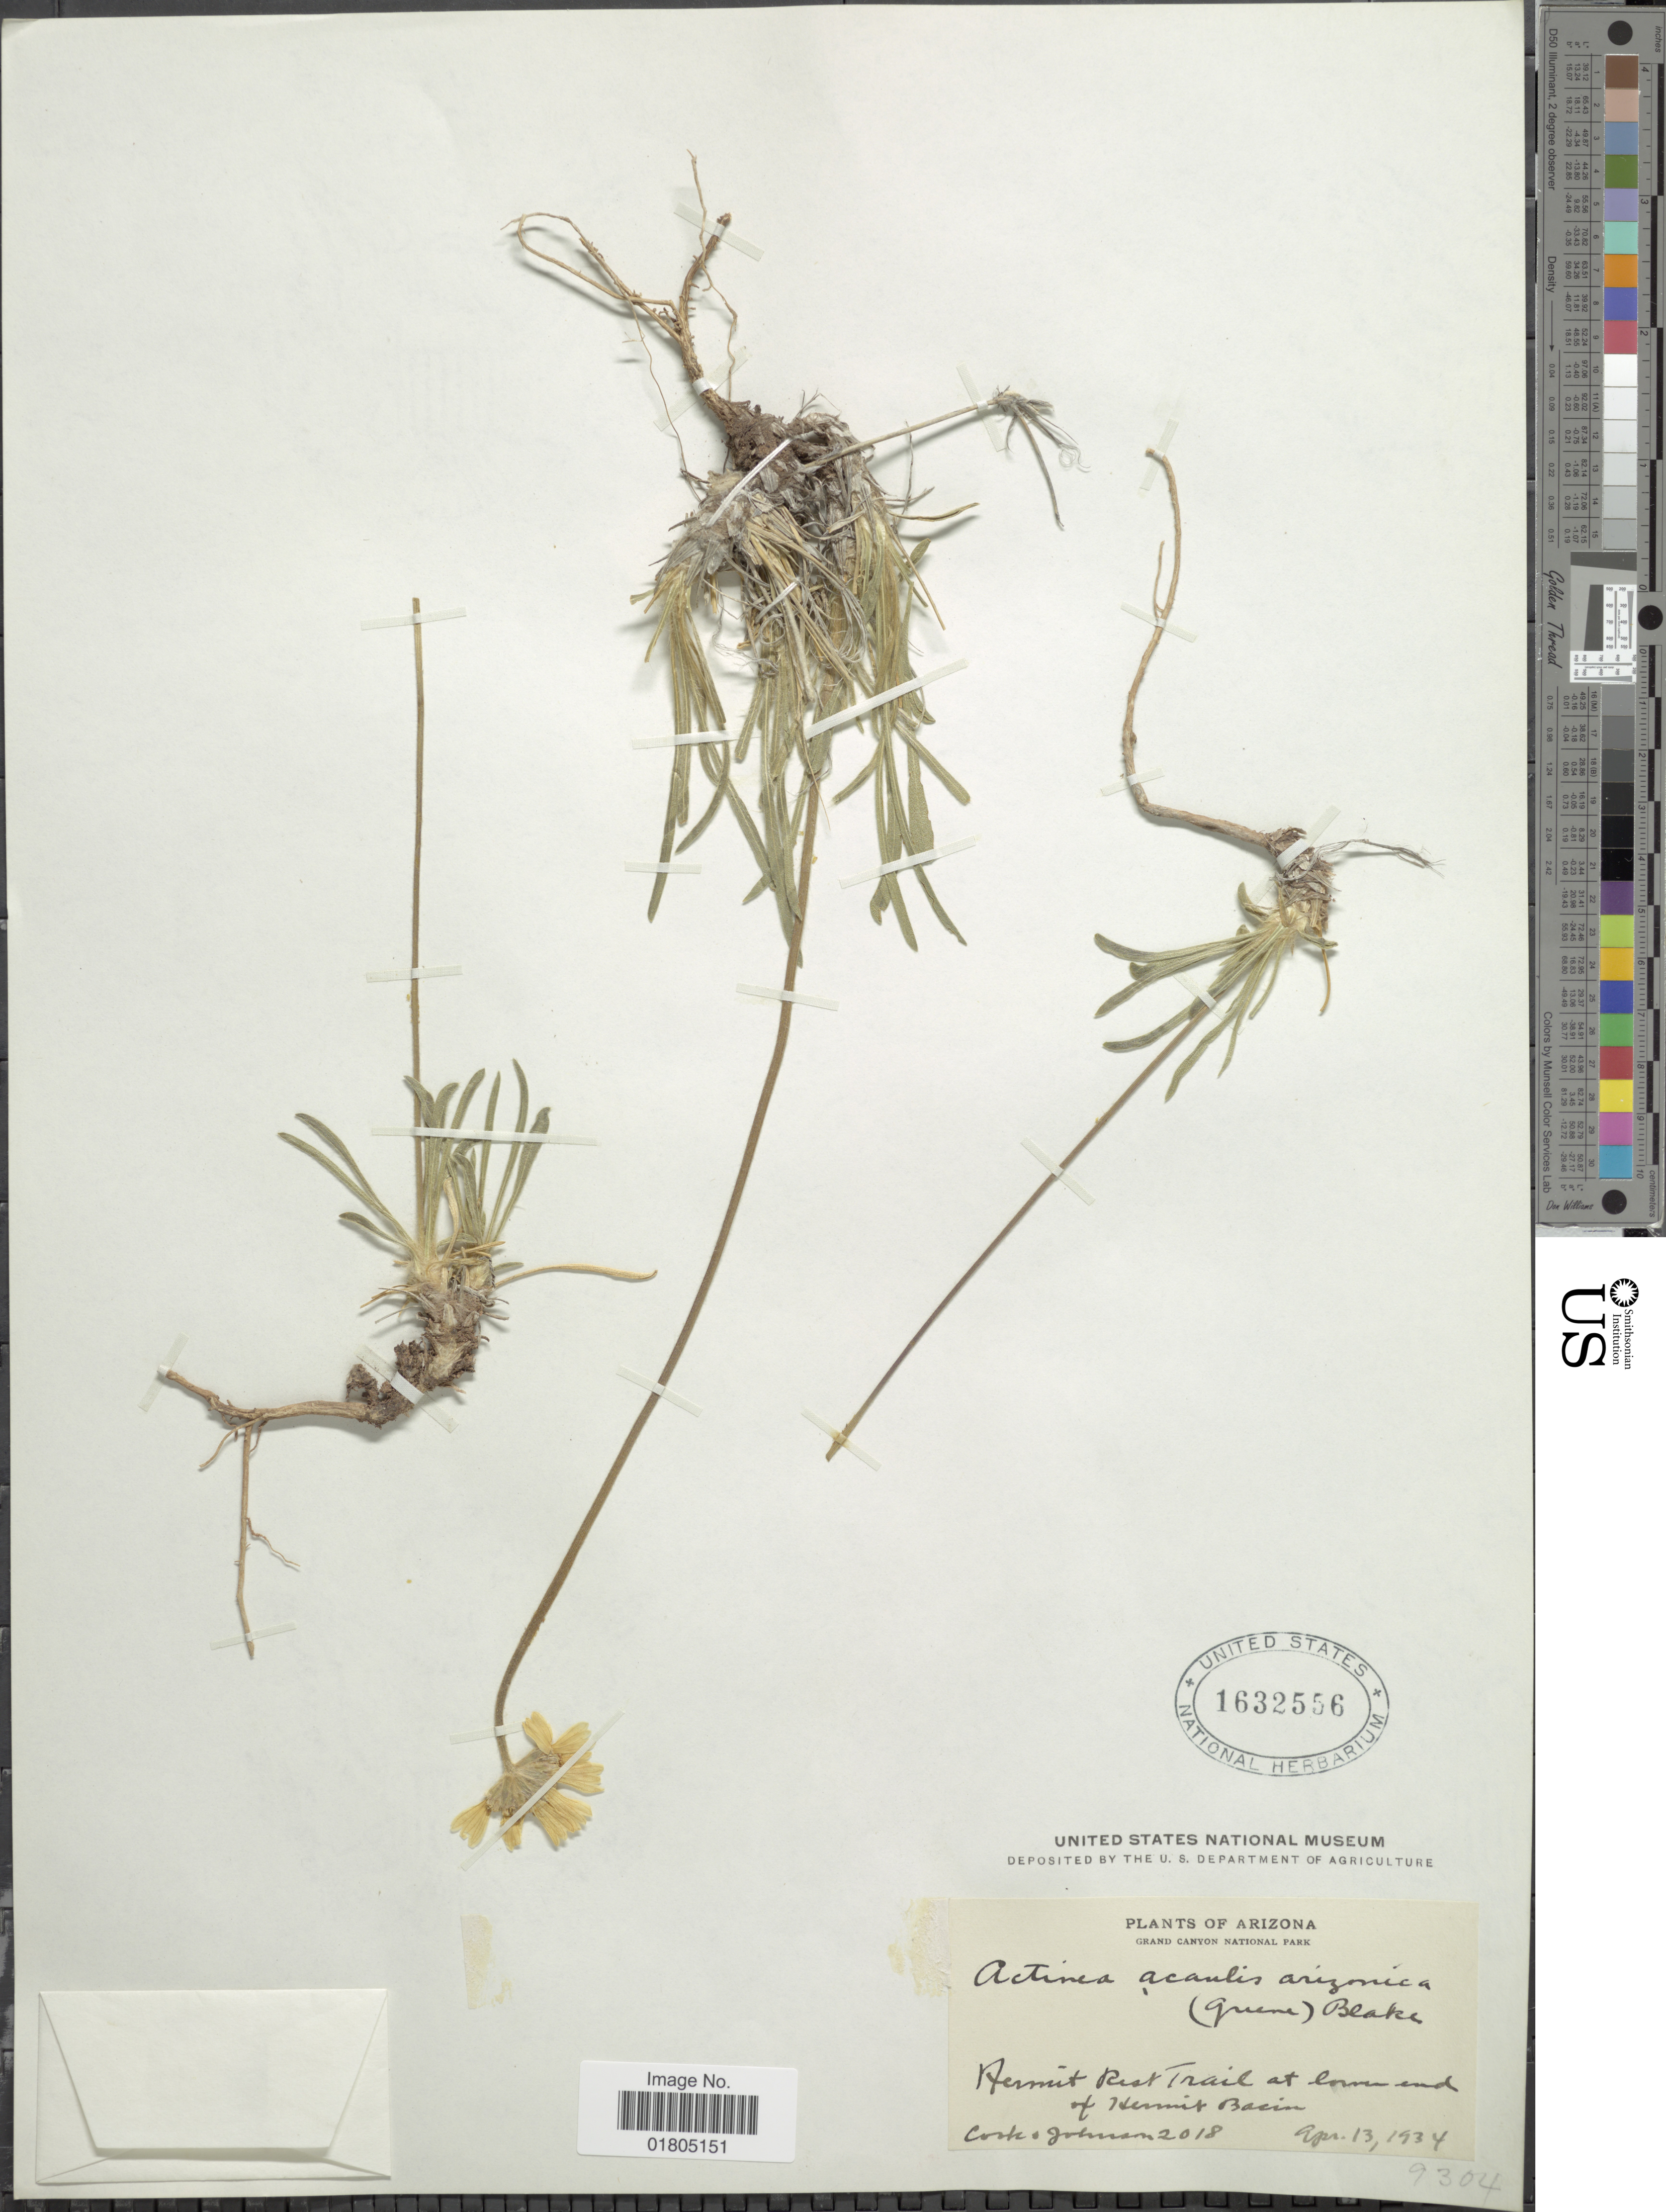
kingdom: Plantae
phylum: Tracheophyta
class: Magnoliopsida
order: Asterales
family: Asteraceae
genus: Actinea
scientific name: Actinea acaulis var. arizonica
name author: (Greene) S.F. Blake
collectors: Cook, -- & -- Johnson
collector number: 2018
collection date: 1934-04-13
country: United States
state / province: Arizona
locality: Grand Canyon National Park, Hermit Rest Trail at lower end of Hermit Basin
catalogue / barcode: US 1632556